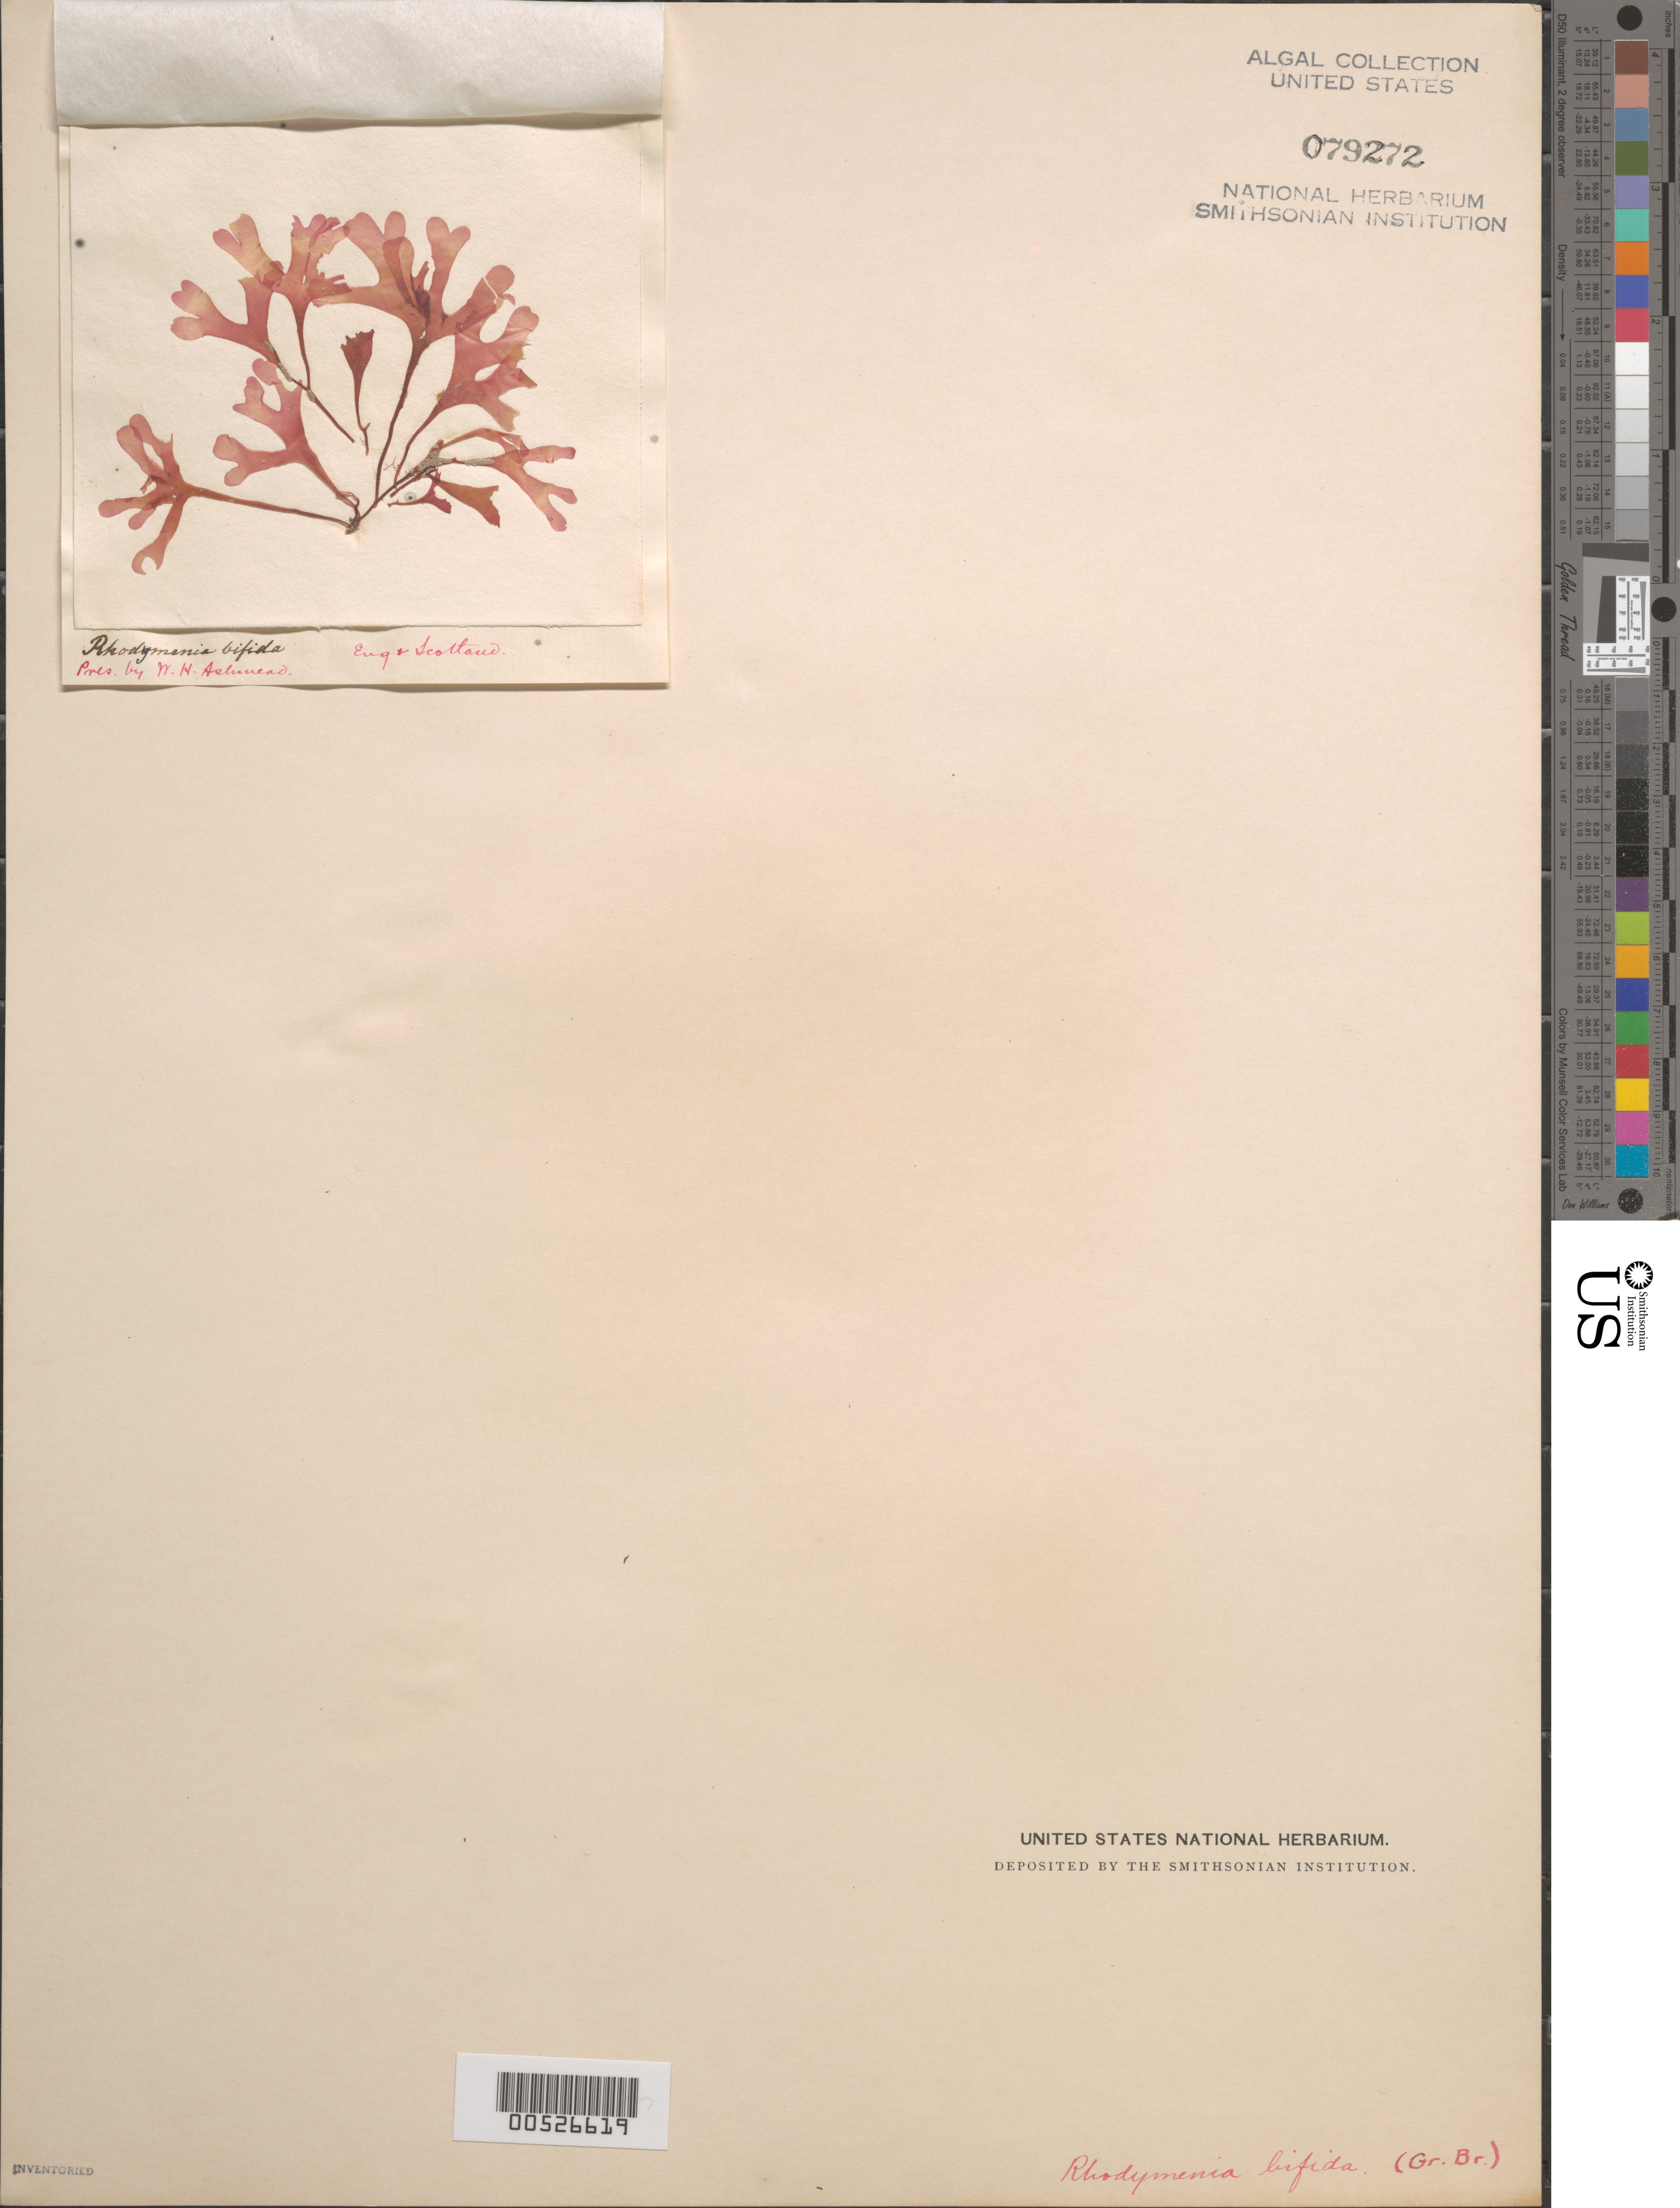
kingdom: Plantae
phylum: Rhodophyta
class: Florideophyceae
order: Gigartinales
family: Cystocloniaceae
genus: Rhodophyllis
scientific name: Rhodophyllis bifida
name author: (J.V.Lamouroux) Kützing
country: United Kingdom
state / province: England / Scotland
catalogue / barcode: US 79272